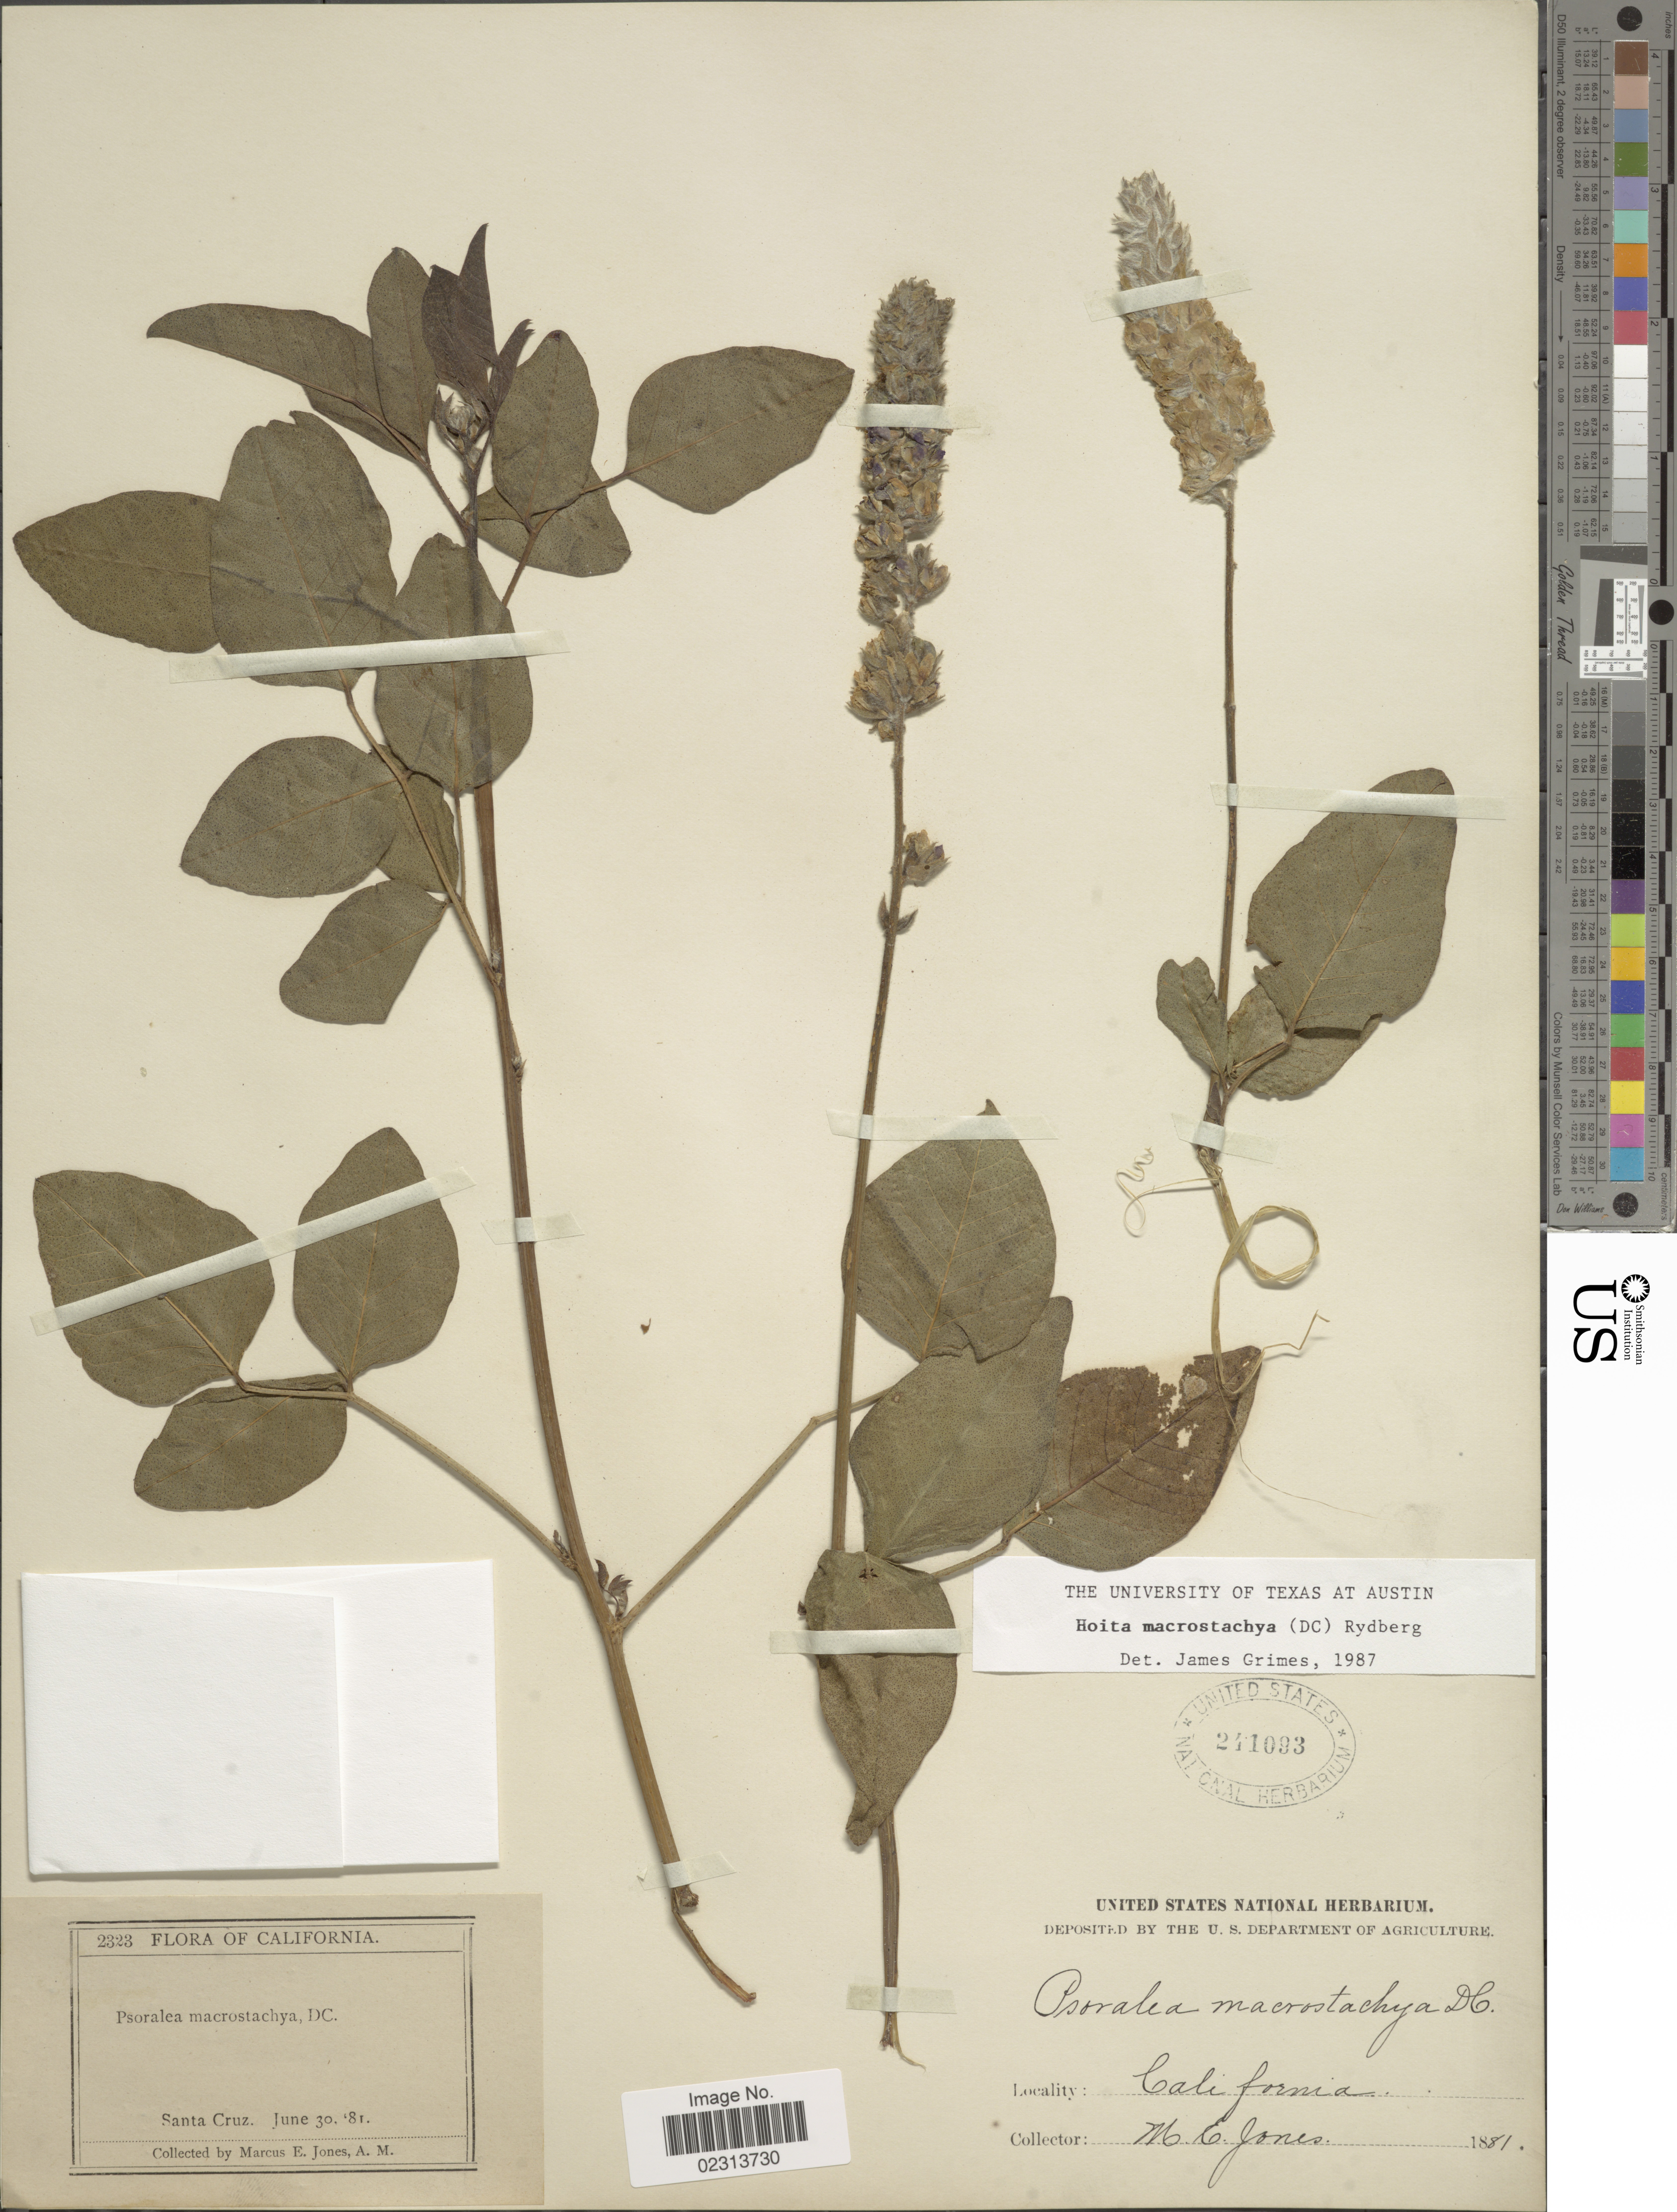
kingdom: Plantae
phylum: Tracheophyta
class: Magnoliopsida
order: Fabales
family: Fabaceae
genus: Hoita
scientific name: Hoita macrostachya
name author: (DC.) Rydb.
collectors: M. E. Jones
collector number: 2323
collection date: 1881-06-30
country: United States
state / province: California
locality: Santa Cruz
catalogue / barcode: US 241093